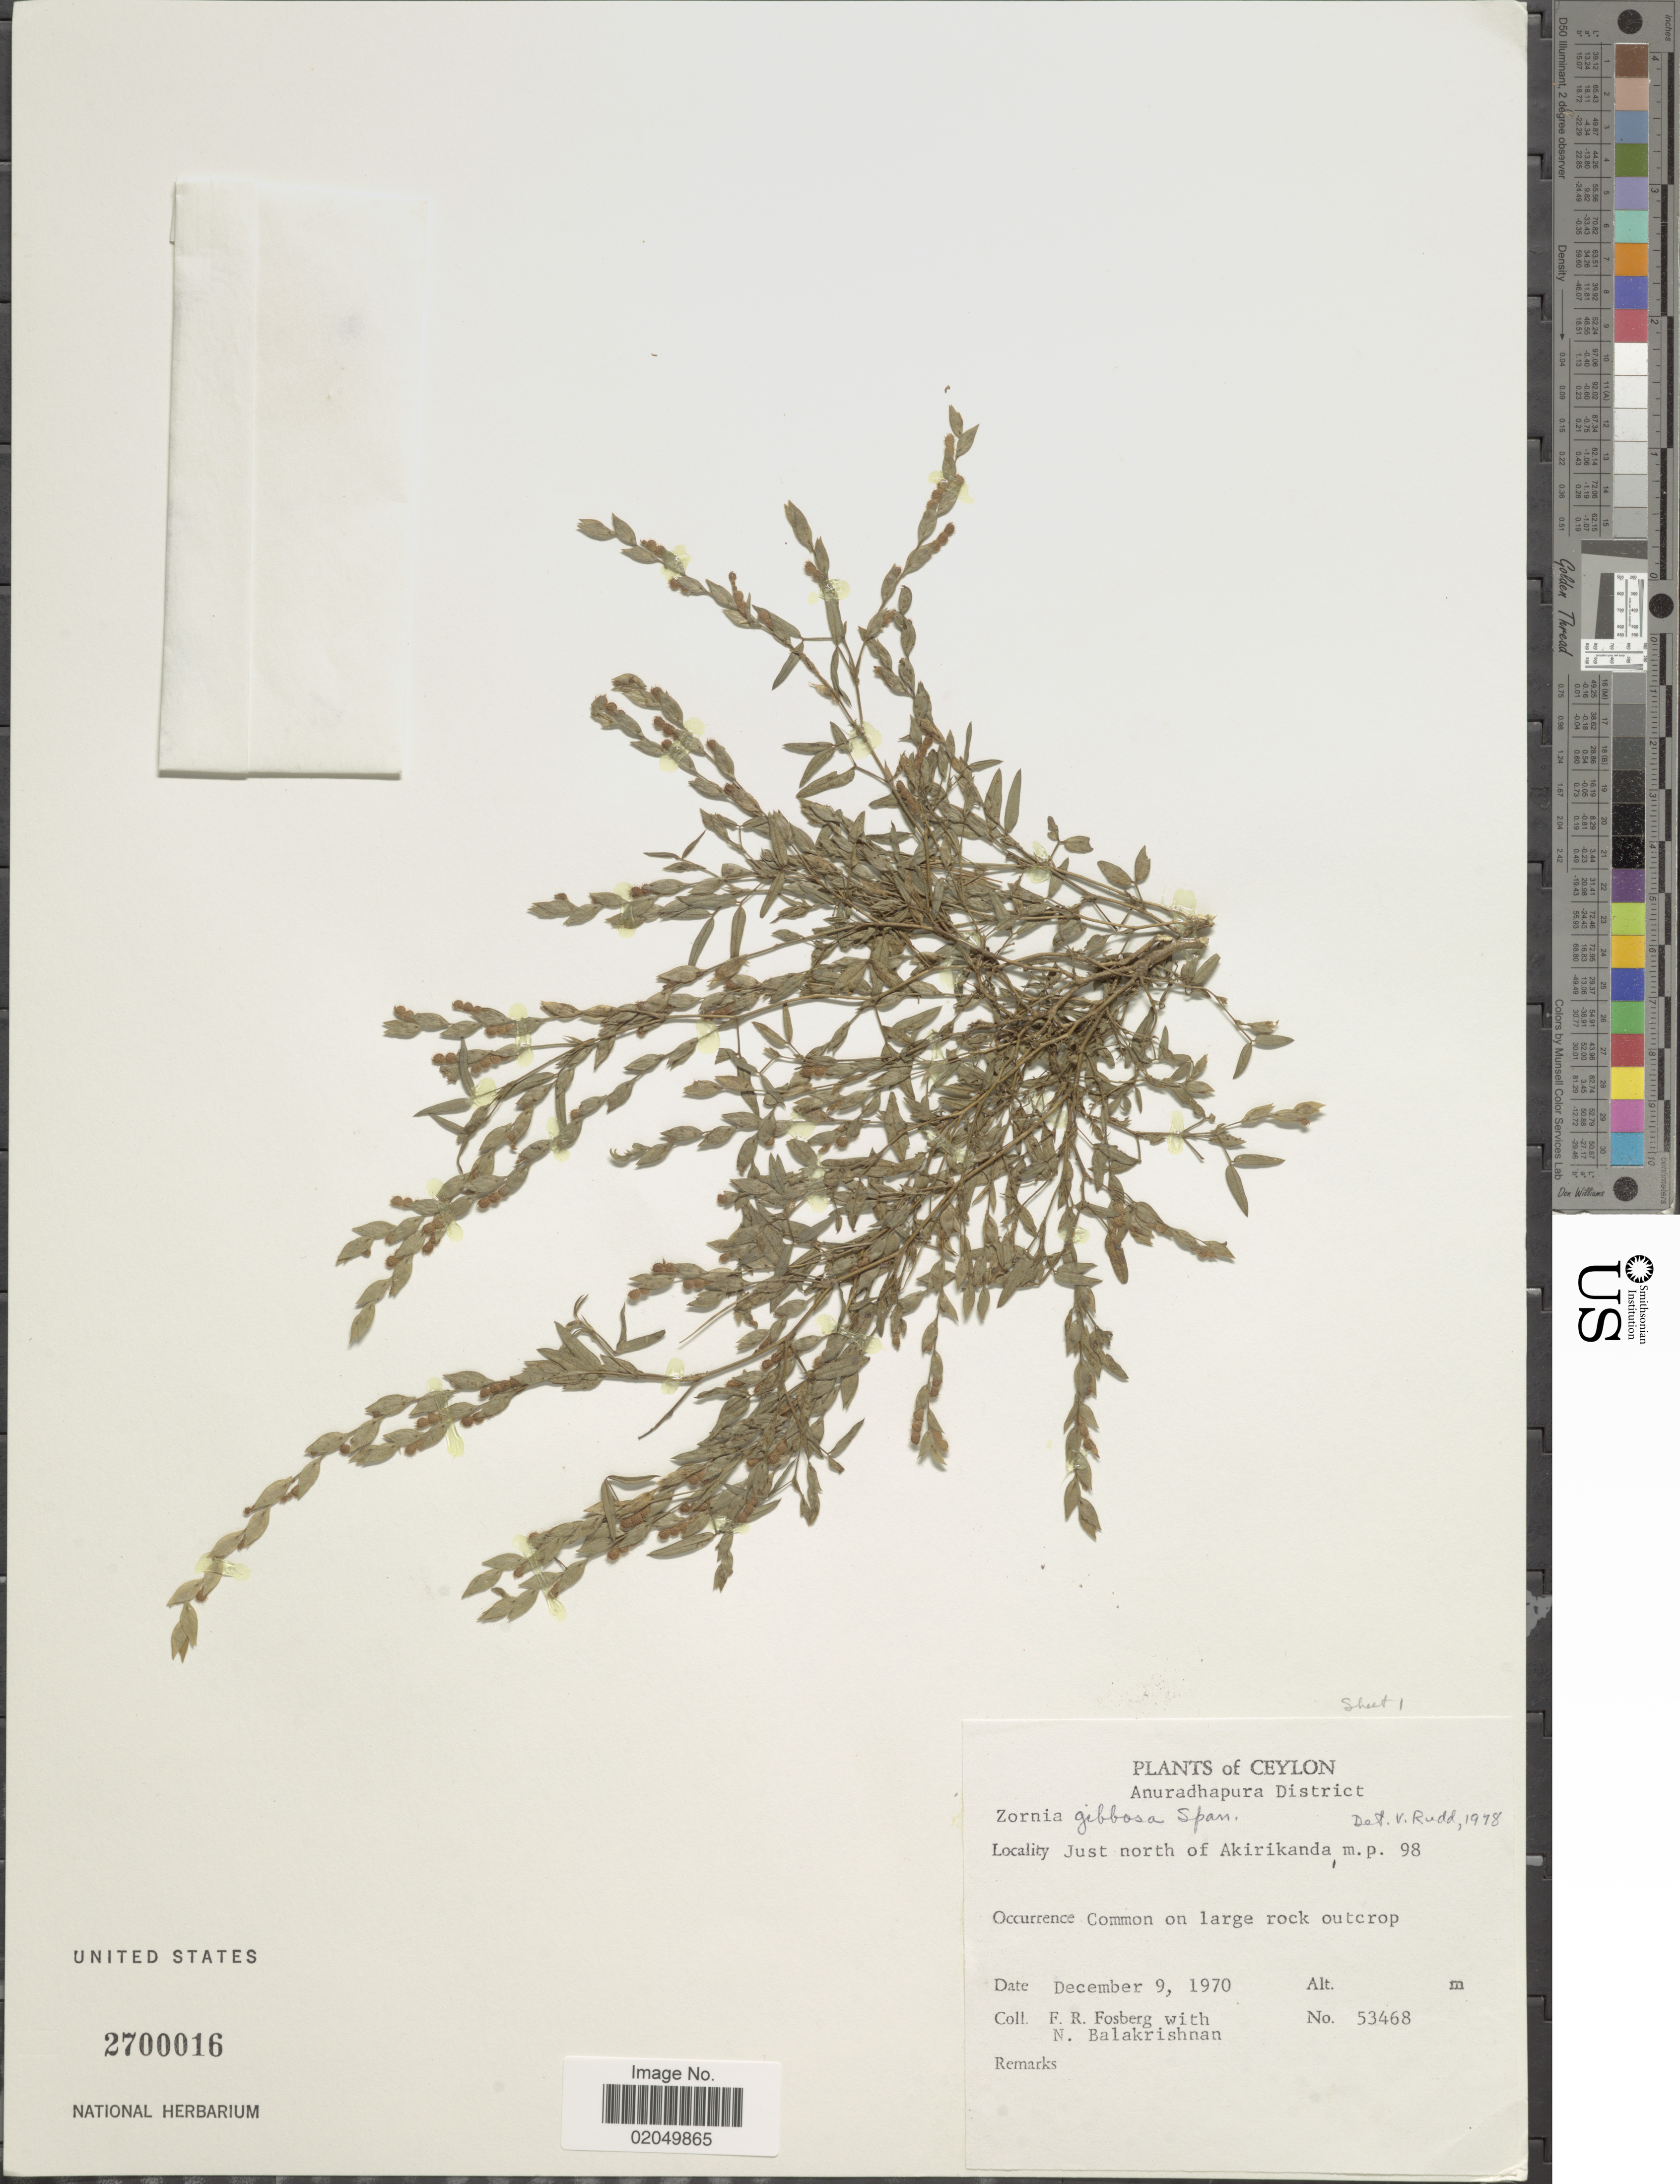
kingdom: Plantae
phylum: Tracheophyta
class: Magnoliopsida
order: Fabales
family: Fabaceae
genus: Zornia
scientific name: Zornia gibbosa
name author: Spanoghe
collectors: F. R. Fosberg & N. Balakrishnan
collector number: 53468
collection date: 1970-12-09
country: Sri Lanka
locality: Ceylon, Anuradhapura District, just north of Akirikanda, m.p. 98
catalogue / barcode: US 2700016